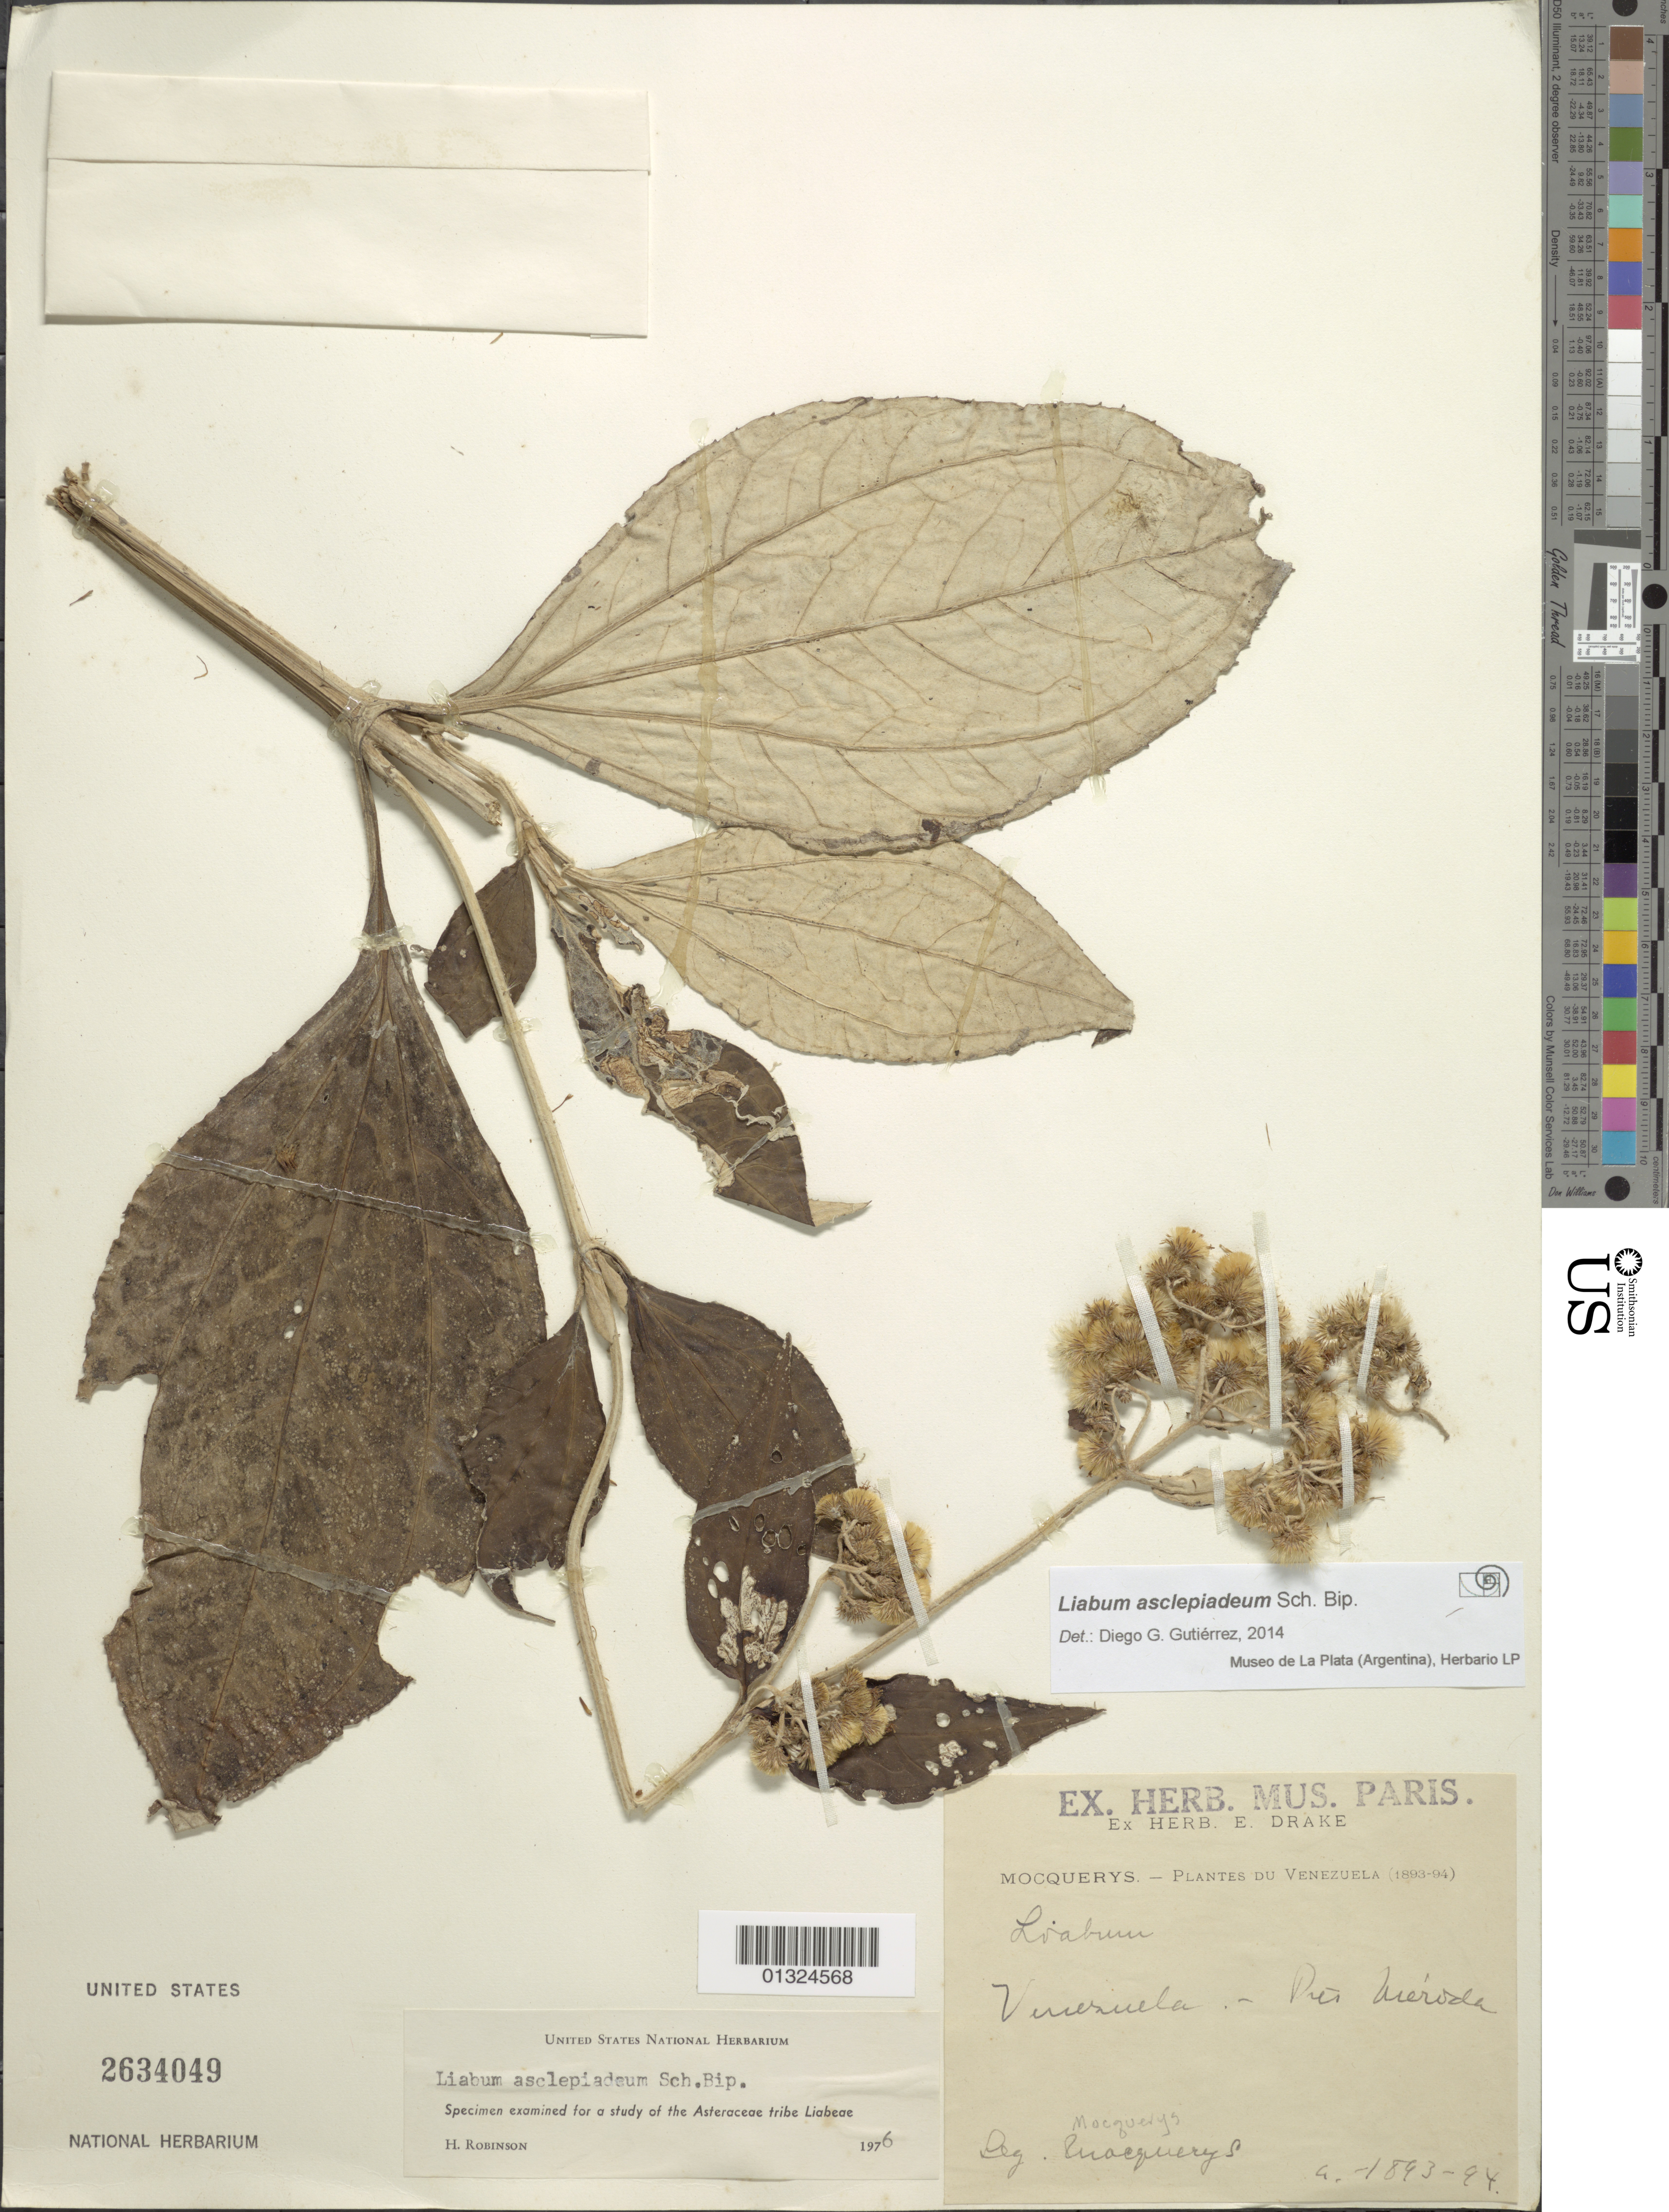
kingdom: Plantae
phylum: Tracheophyta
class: Magnoliopsida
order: Asterales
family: Asteraceae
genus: Liabum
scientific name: Liabum asclepiadeum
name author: Sch. Bip.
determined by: Gutierrez, D. G.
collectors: A. Mocquerys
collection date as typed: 1893 - 1894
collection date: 1893/1894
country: Venezuela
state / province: Zulia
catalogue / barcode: US 2634049